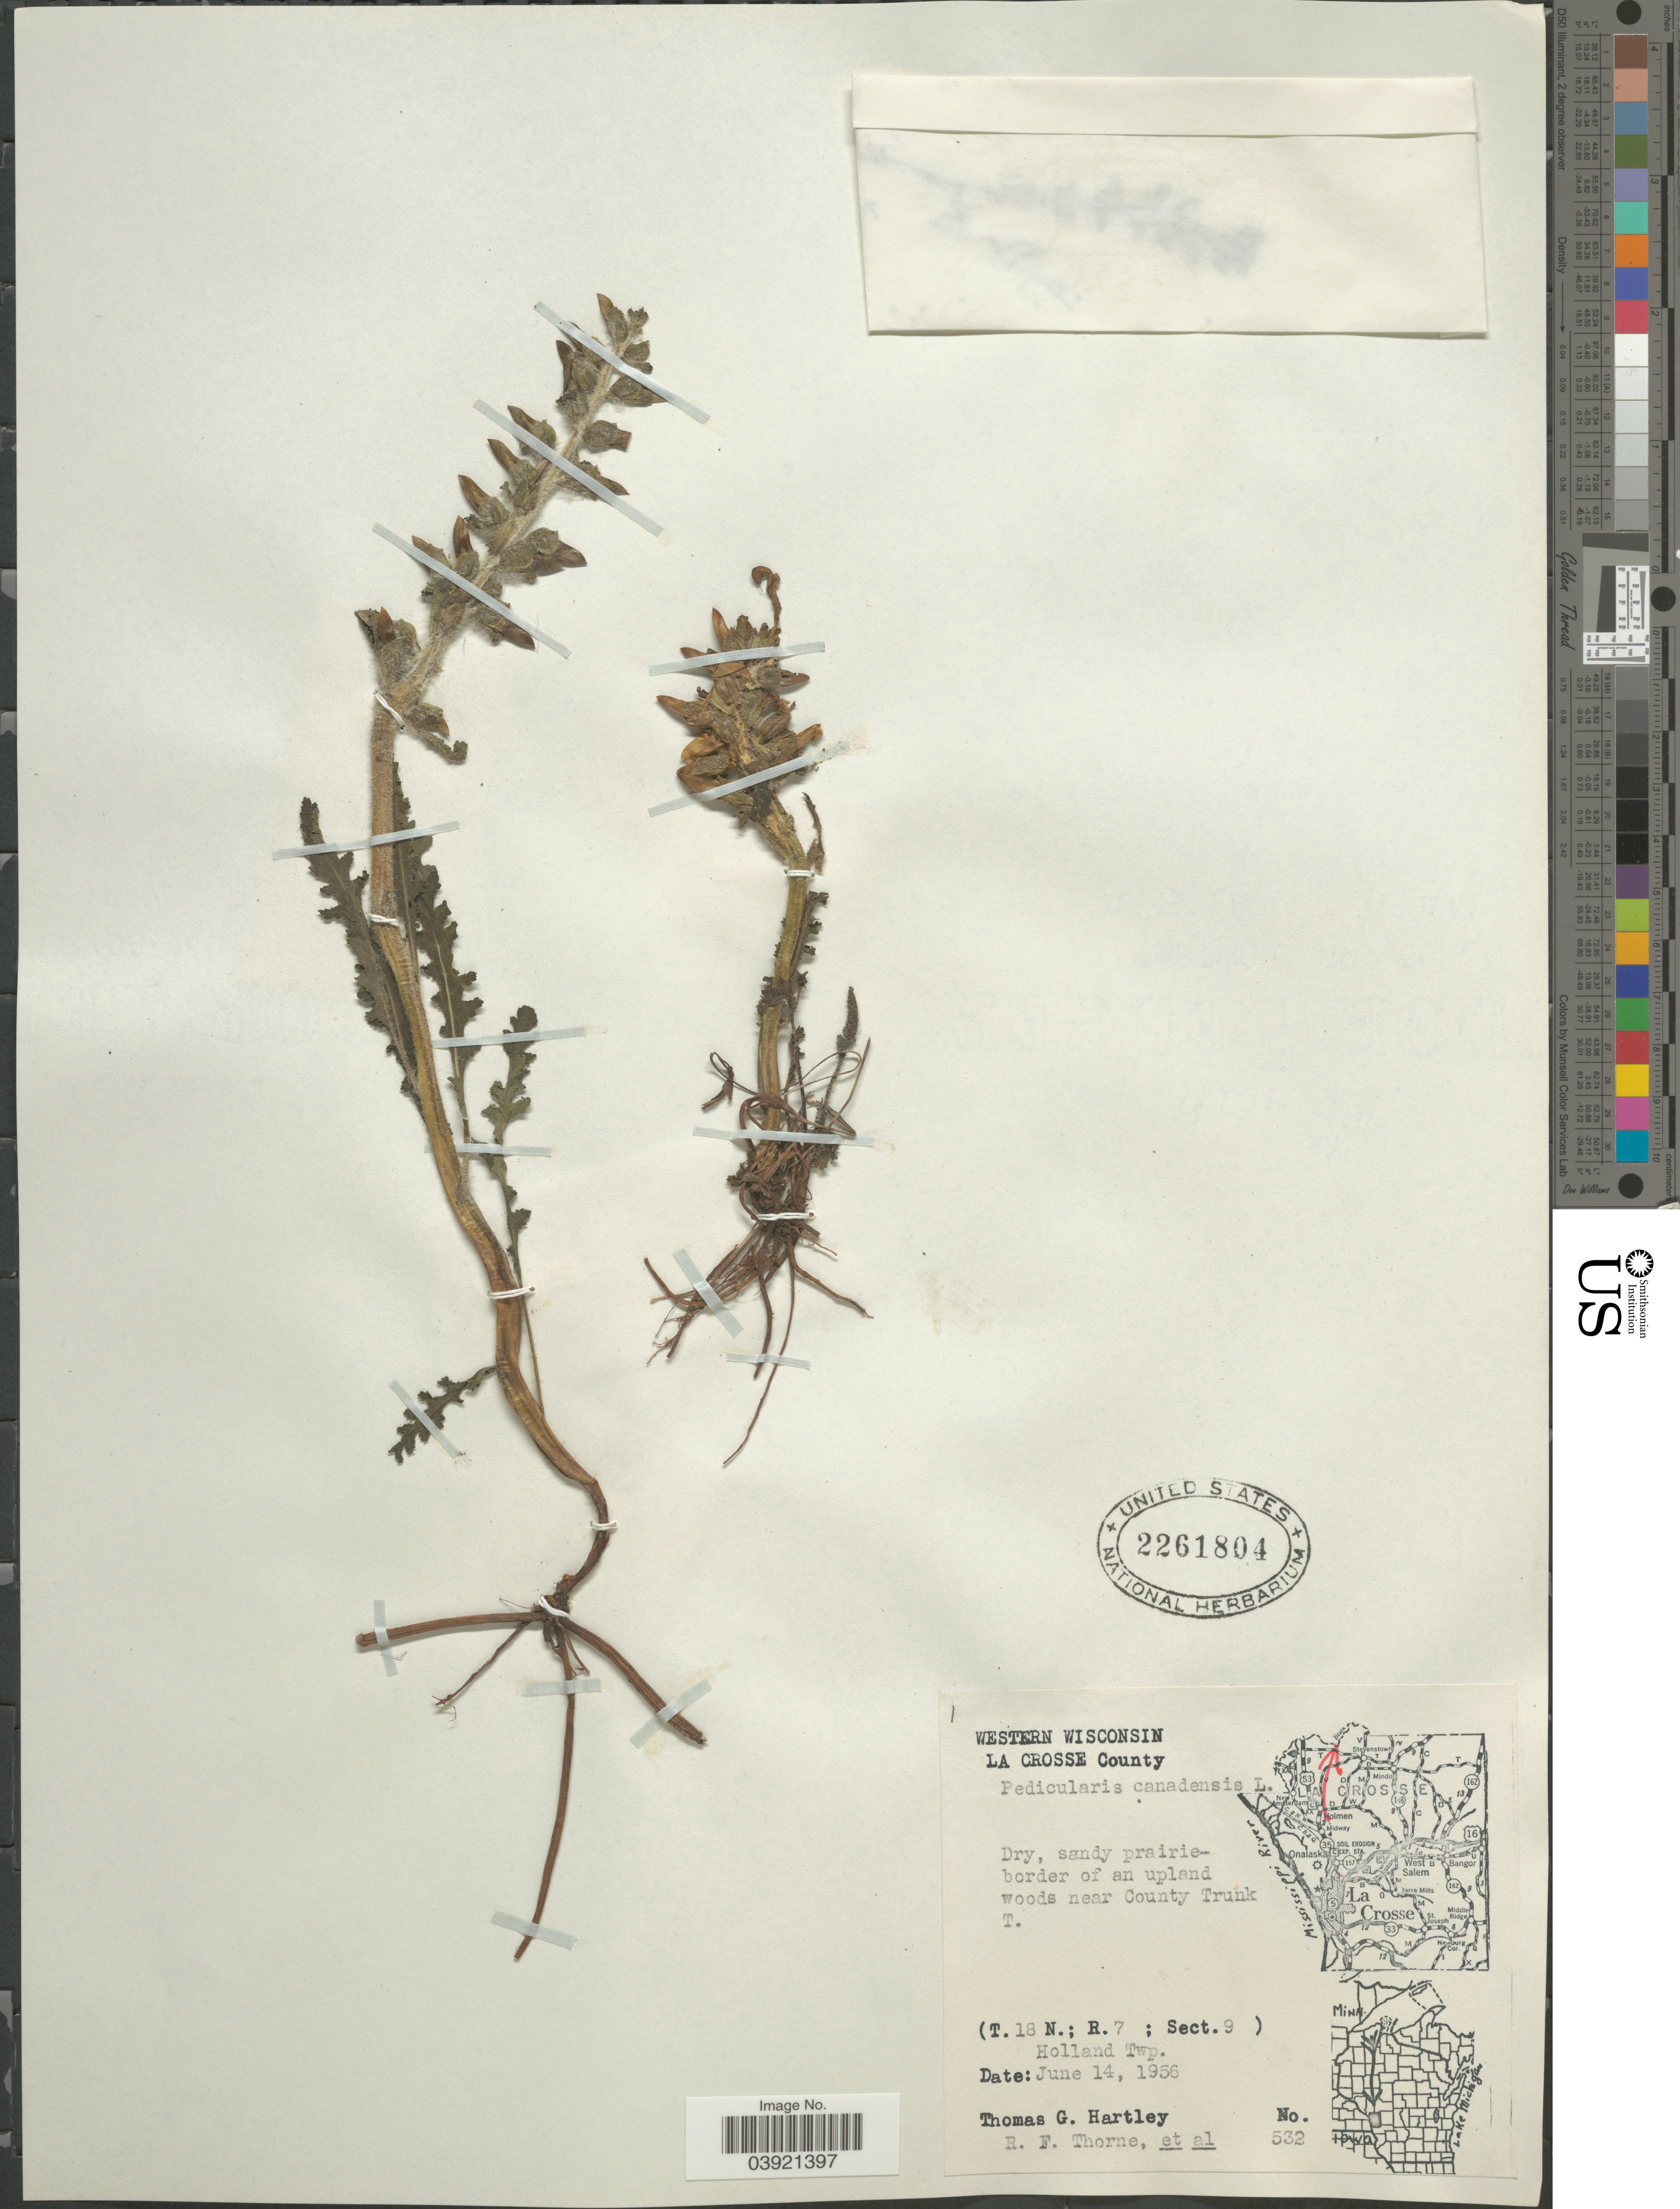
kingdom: Plantae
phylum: Tracheophyta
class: Magnoliopsida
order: Lamiales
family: Orobanchaceae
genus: Pedicularis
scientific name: Pedicularis canadensis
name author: L.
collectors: T. G. Hartley, R. Thorne & et al.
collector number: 532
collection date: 1956-06-14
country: United States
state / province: Wisconsin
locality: Western Wisconsin. La Crosse County. Dry, sandy prairie-border of an upland woods near County Trunk. (T.18N.; R. 7 ; Sect.9 ). Holland Twp.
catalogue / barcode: US 2261804